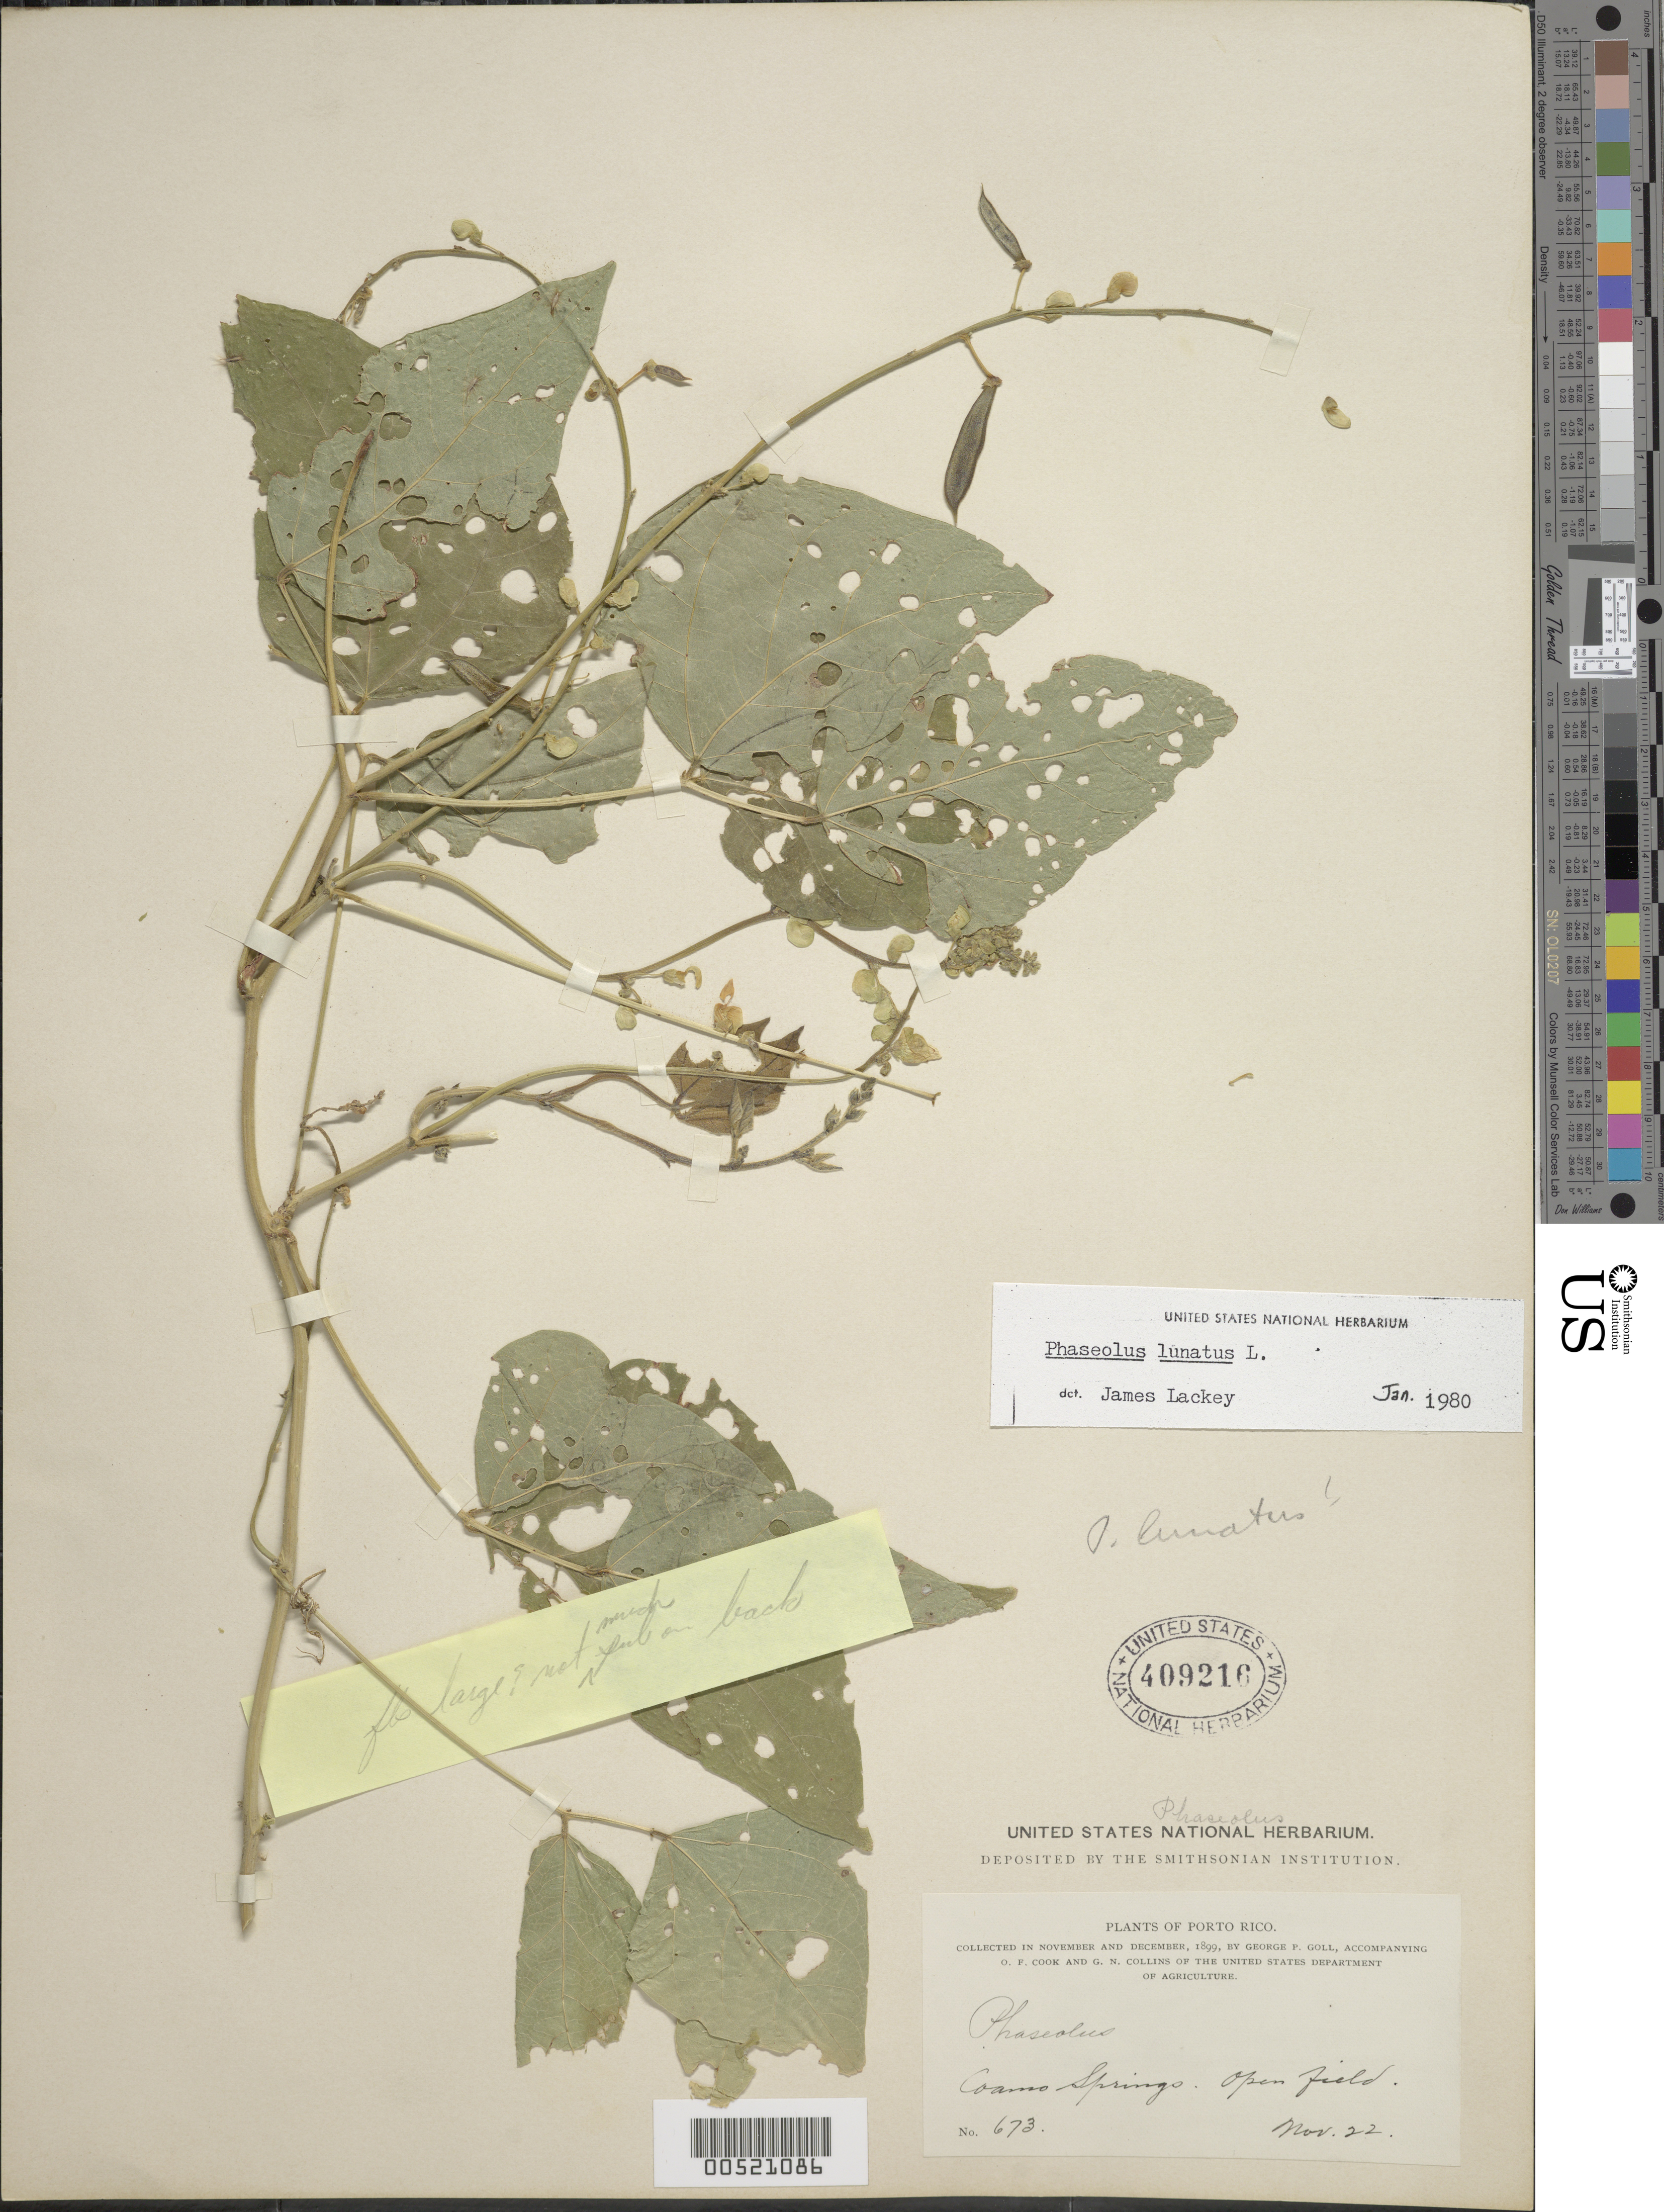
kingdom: Plantae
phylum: Tracheophyta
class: Magnoliopsida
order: Fabales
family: Fabaceae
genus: Phaseolus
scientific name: Phaseolus lunatus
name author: L.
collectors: G. Goll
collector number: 673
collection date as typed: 22 Nov 1899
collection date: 1899-11-22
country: Puerto Rico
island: Greater Antilles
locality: Coamo Springs. Open field.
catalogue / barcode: US 409216